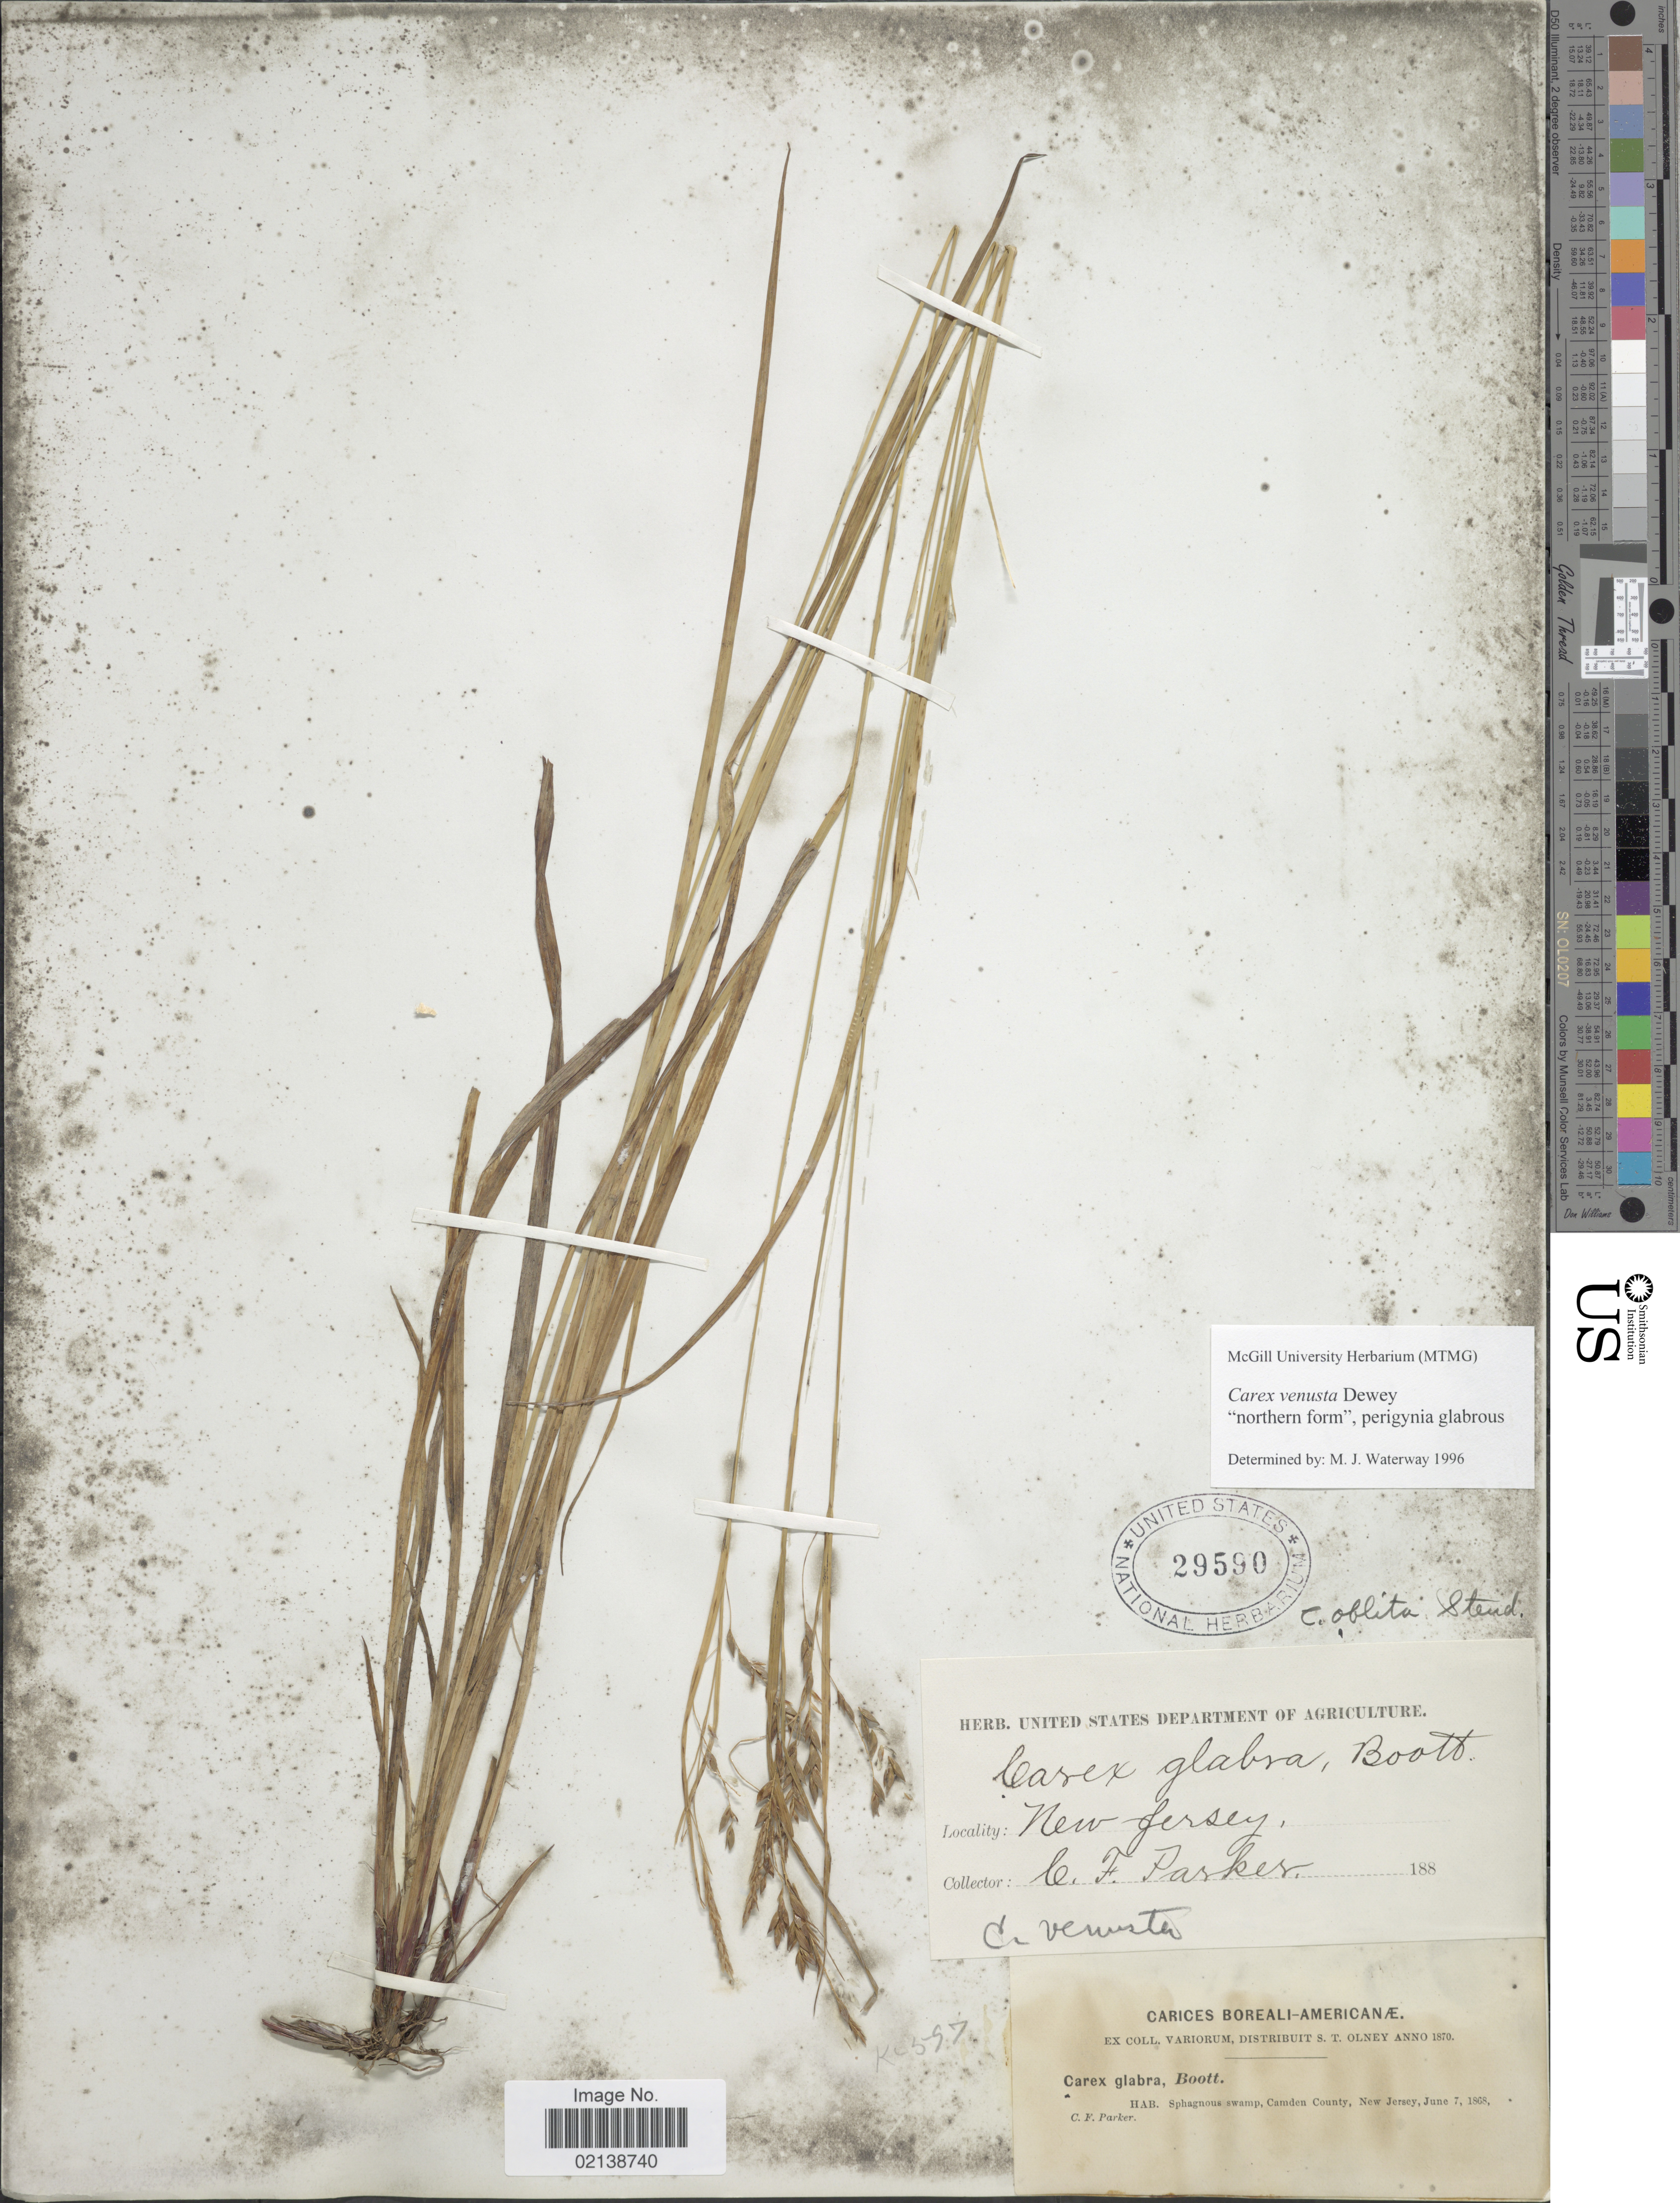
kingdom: Plantae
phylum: Tracheophyta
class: Liliopsida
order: Poales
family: Cyperaceae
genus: Carex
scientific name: Carex venusta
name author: Dewey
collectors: C. F. Parker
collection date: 1868-06-07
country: United States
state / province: New Jersey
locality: Sphagnous swamp, Camden County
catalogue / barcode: US 29590